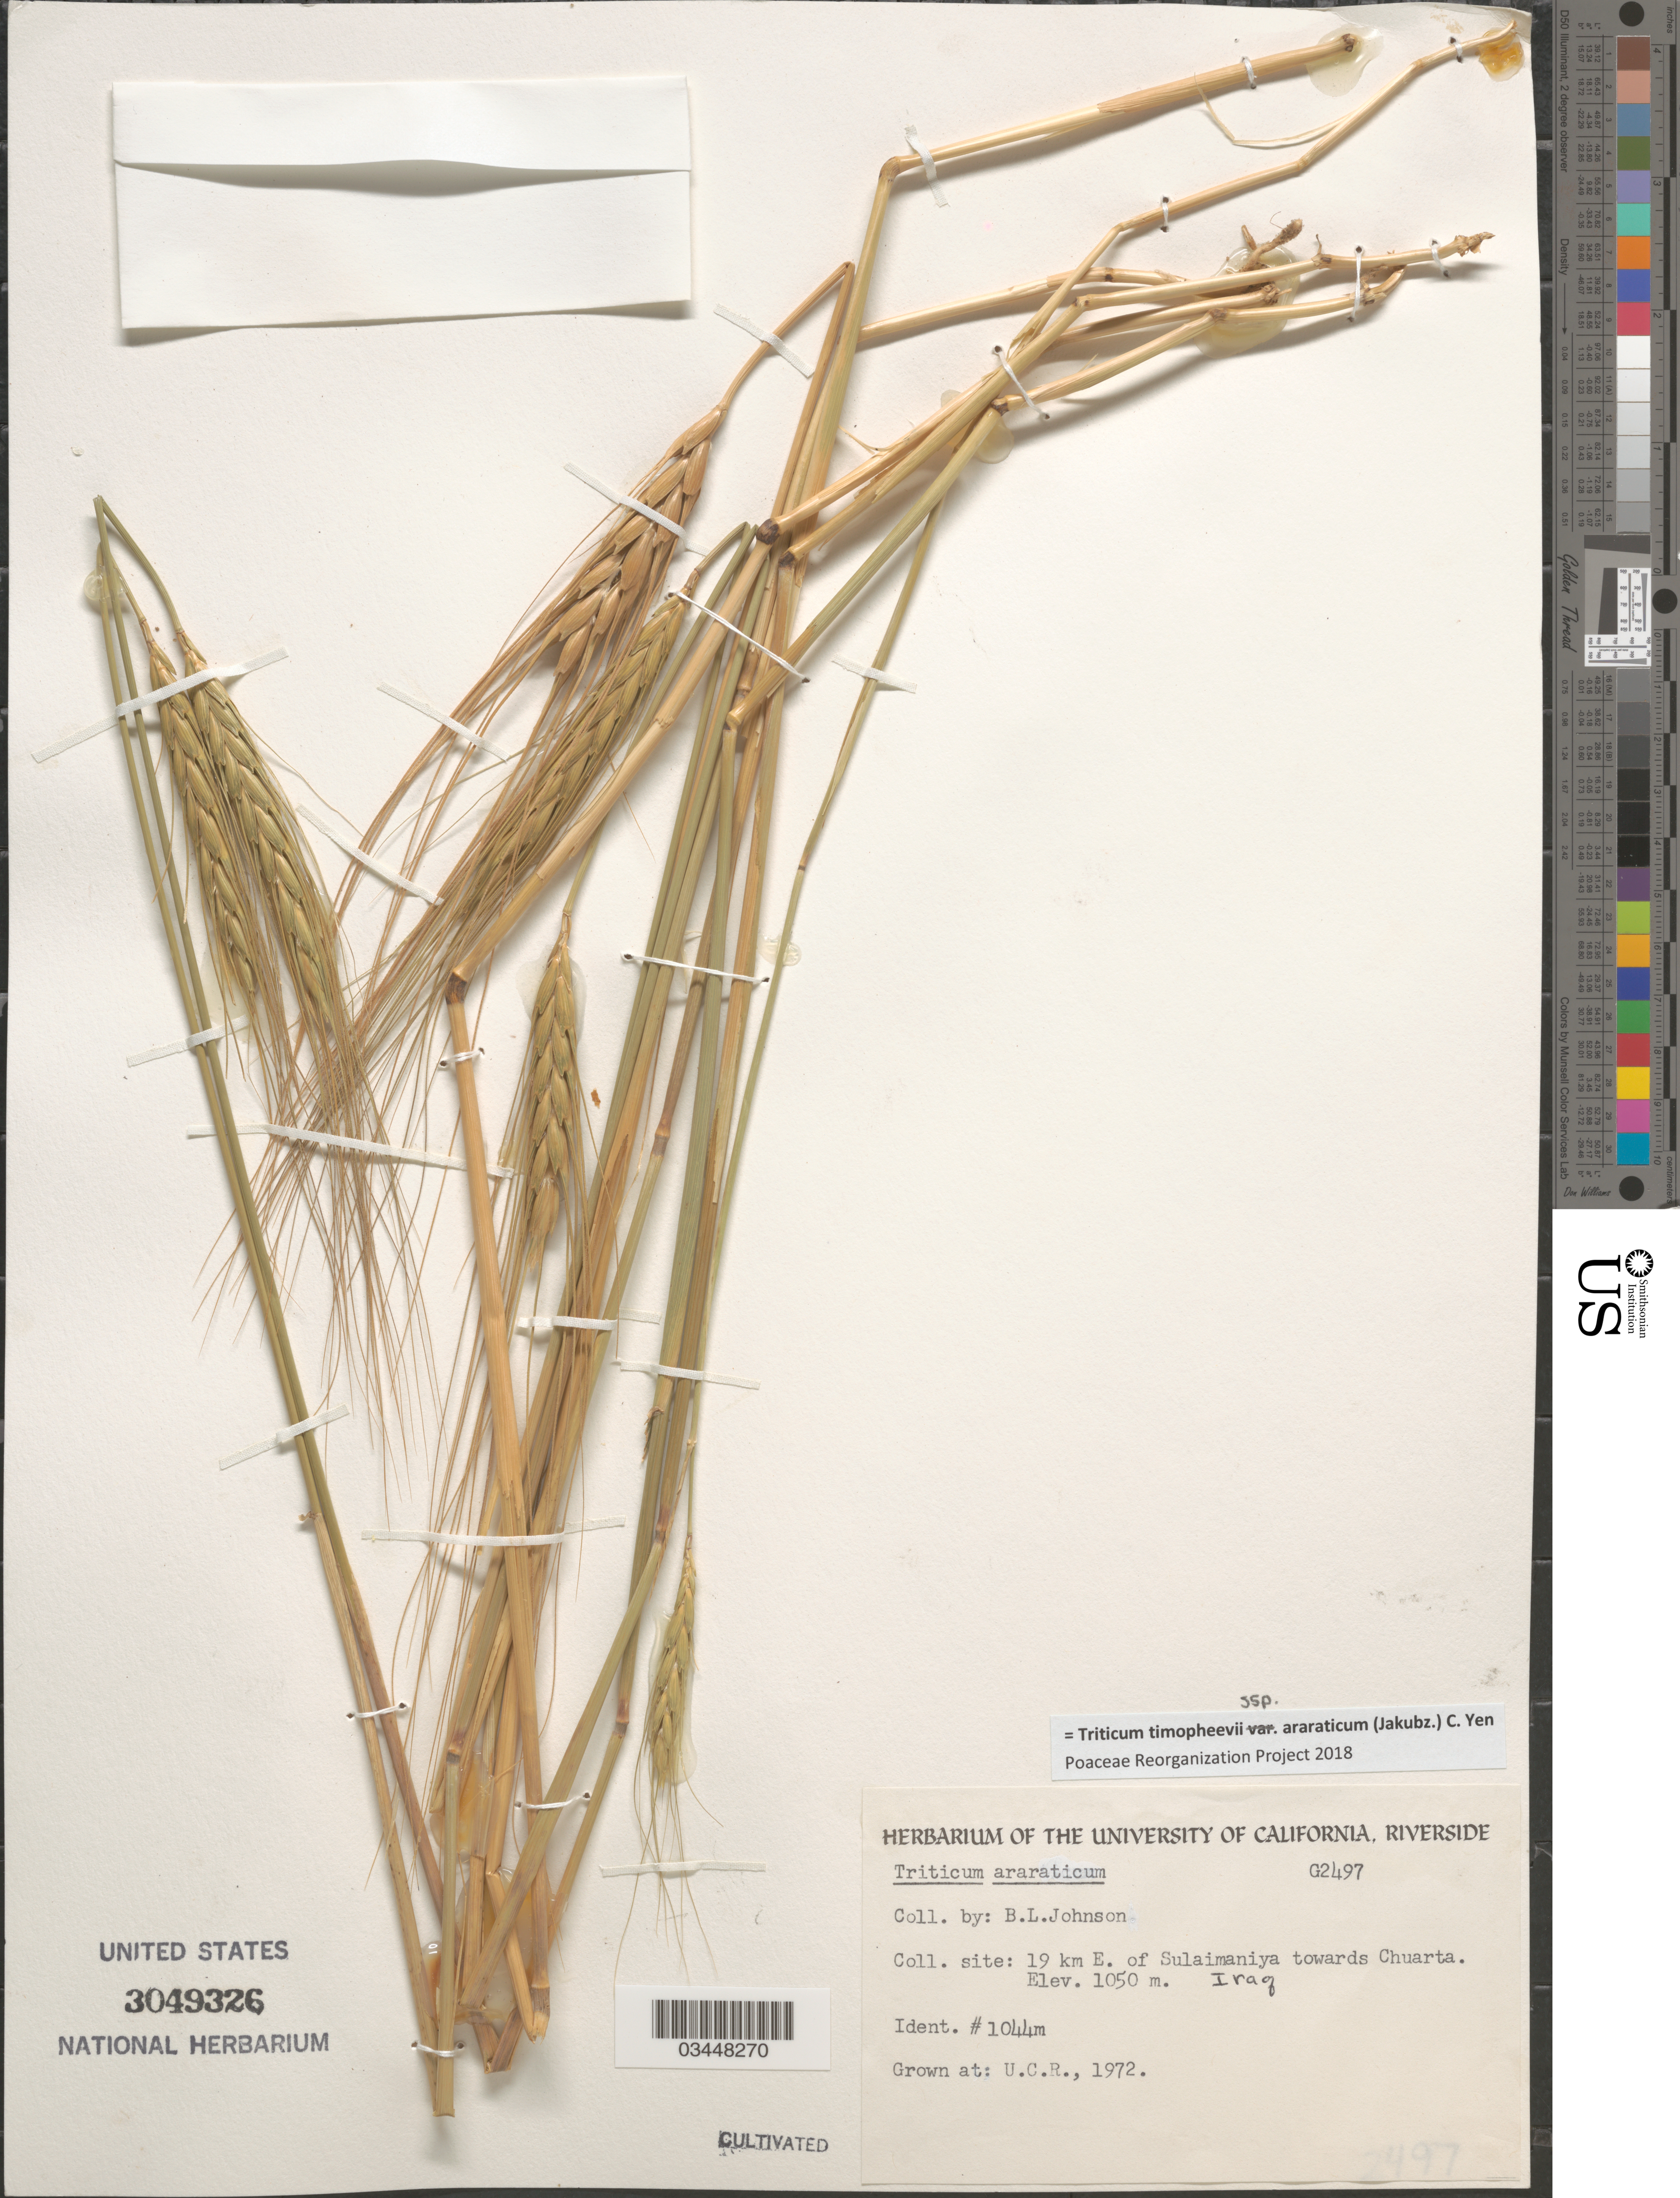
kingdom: Plantae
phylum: Tracheophyta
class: Liliopsida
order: Poales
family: Poaceae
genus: Triticum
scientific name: Triticum timopheevii subsp. araraticum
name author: (Jakubz.) C. Yen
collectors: ex herb. Univ. of California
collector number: G2497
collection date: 1972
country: United States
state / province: California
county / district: Riverside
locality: U.C.R.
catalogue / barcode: US 3049326